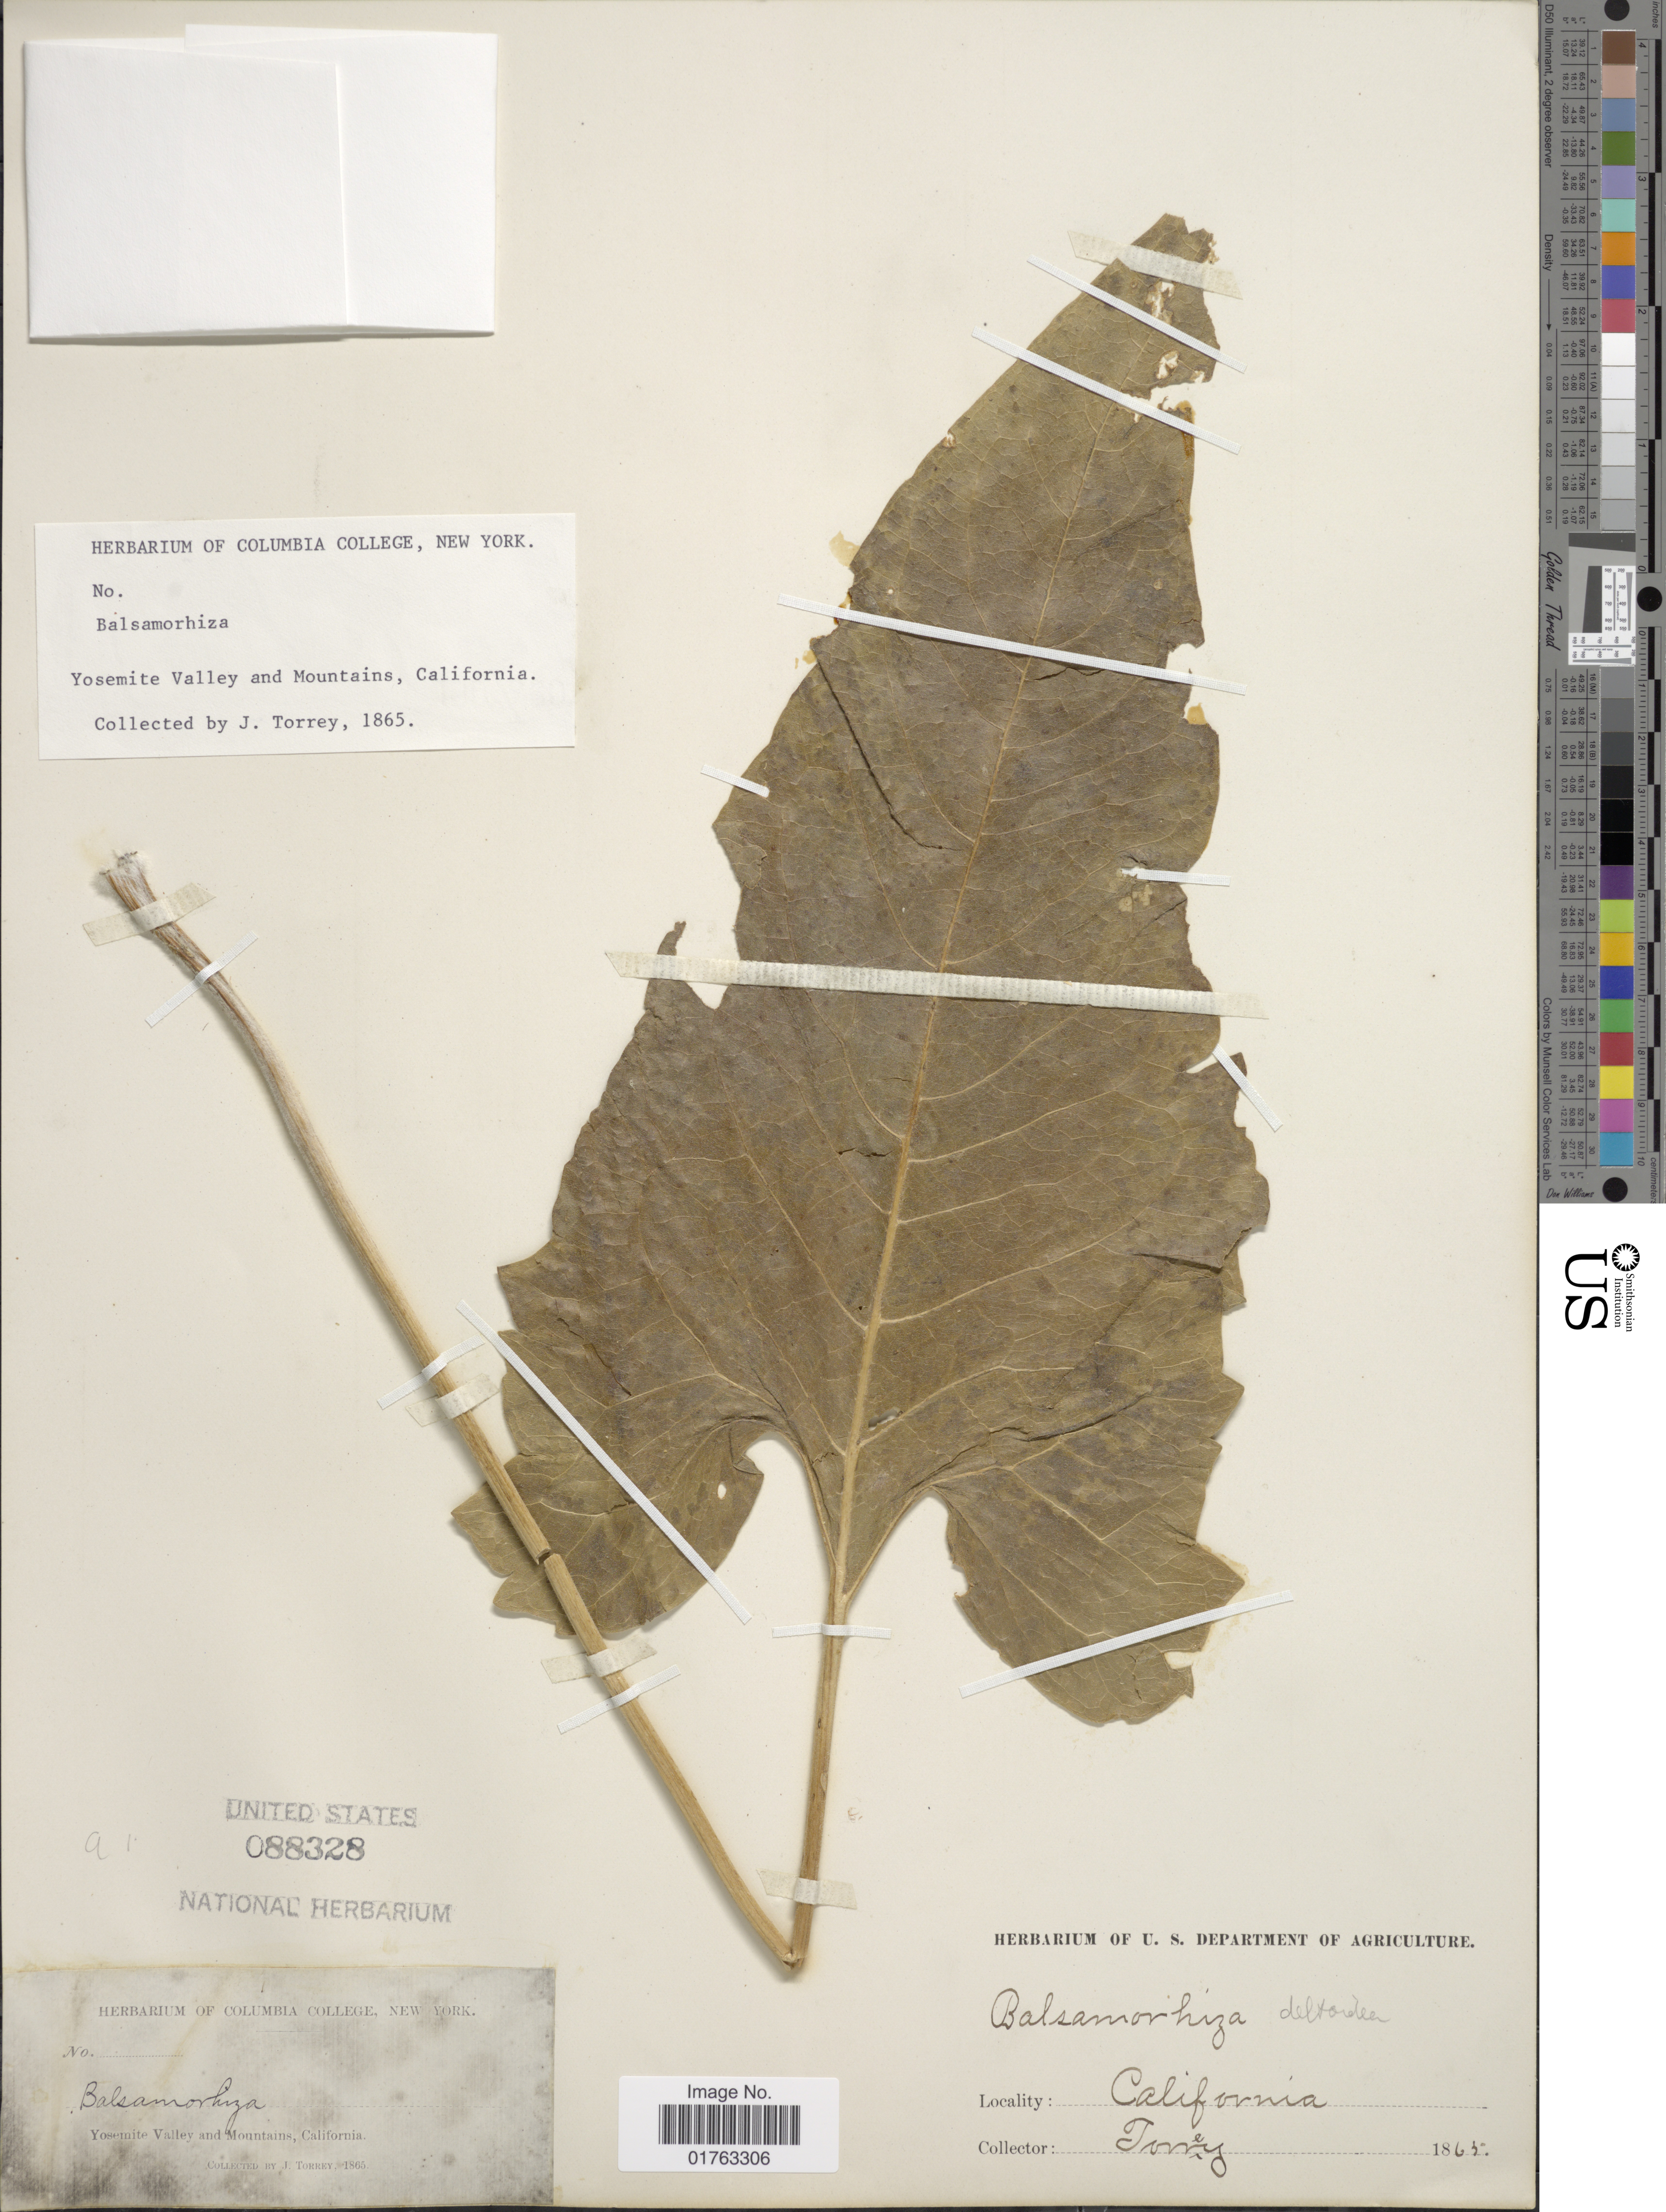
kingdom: Plantae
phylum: Tracheophyta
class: Magnoliopsida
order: Asterales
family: Asteraceae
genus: Balsamorhiza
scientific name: Balsamorhiza deltoidea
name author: Nutt.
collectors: J. Torrey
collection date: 1865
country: United States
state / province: California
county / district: Mariposa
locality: Yosemite Valley and Mountains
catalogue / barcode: US 88328